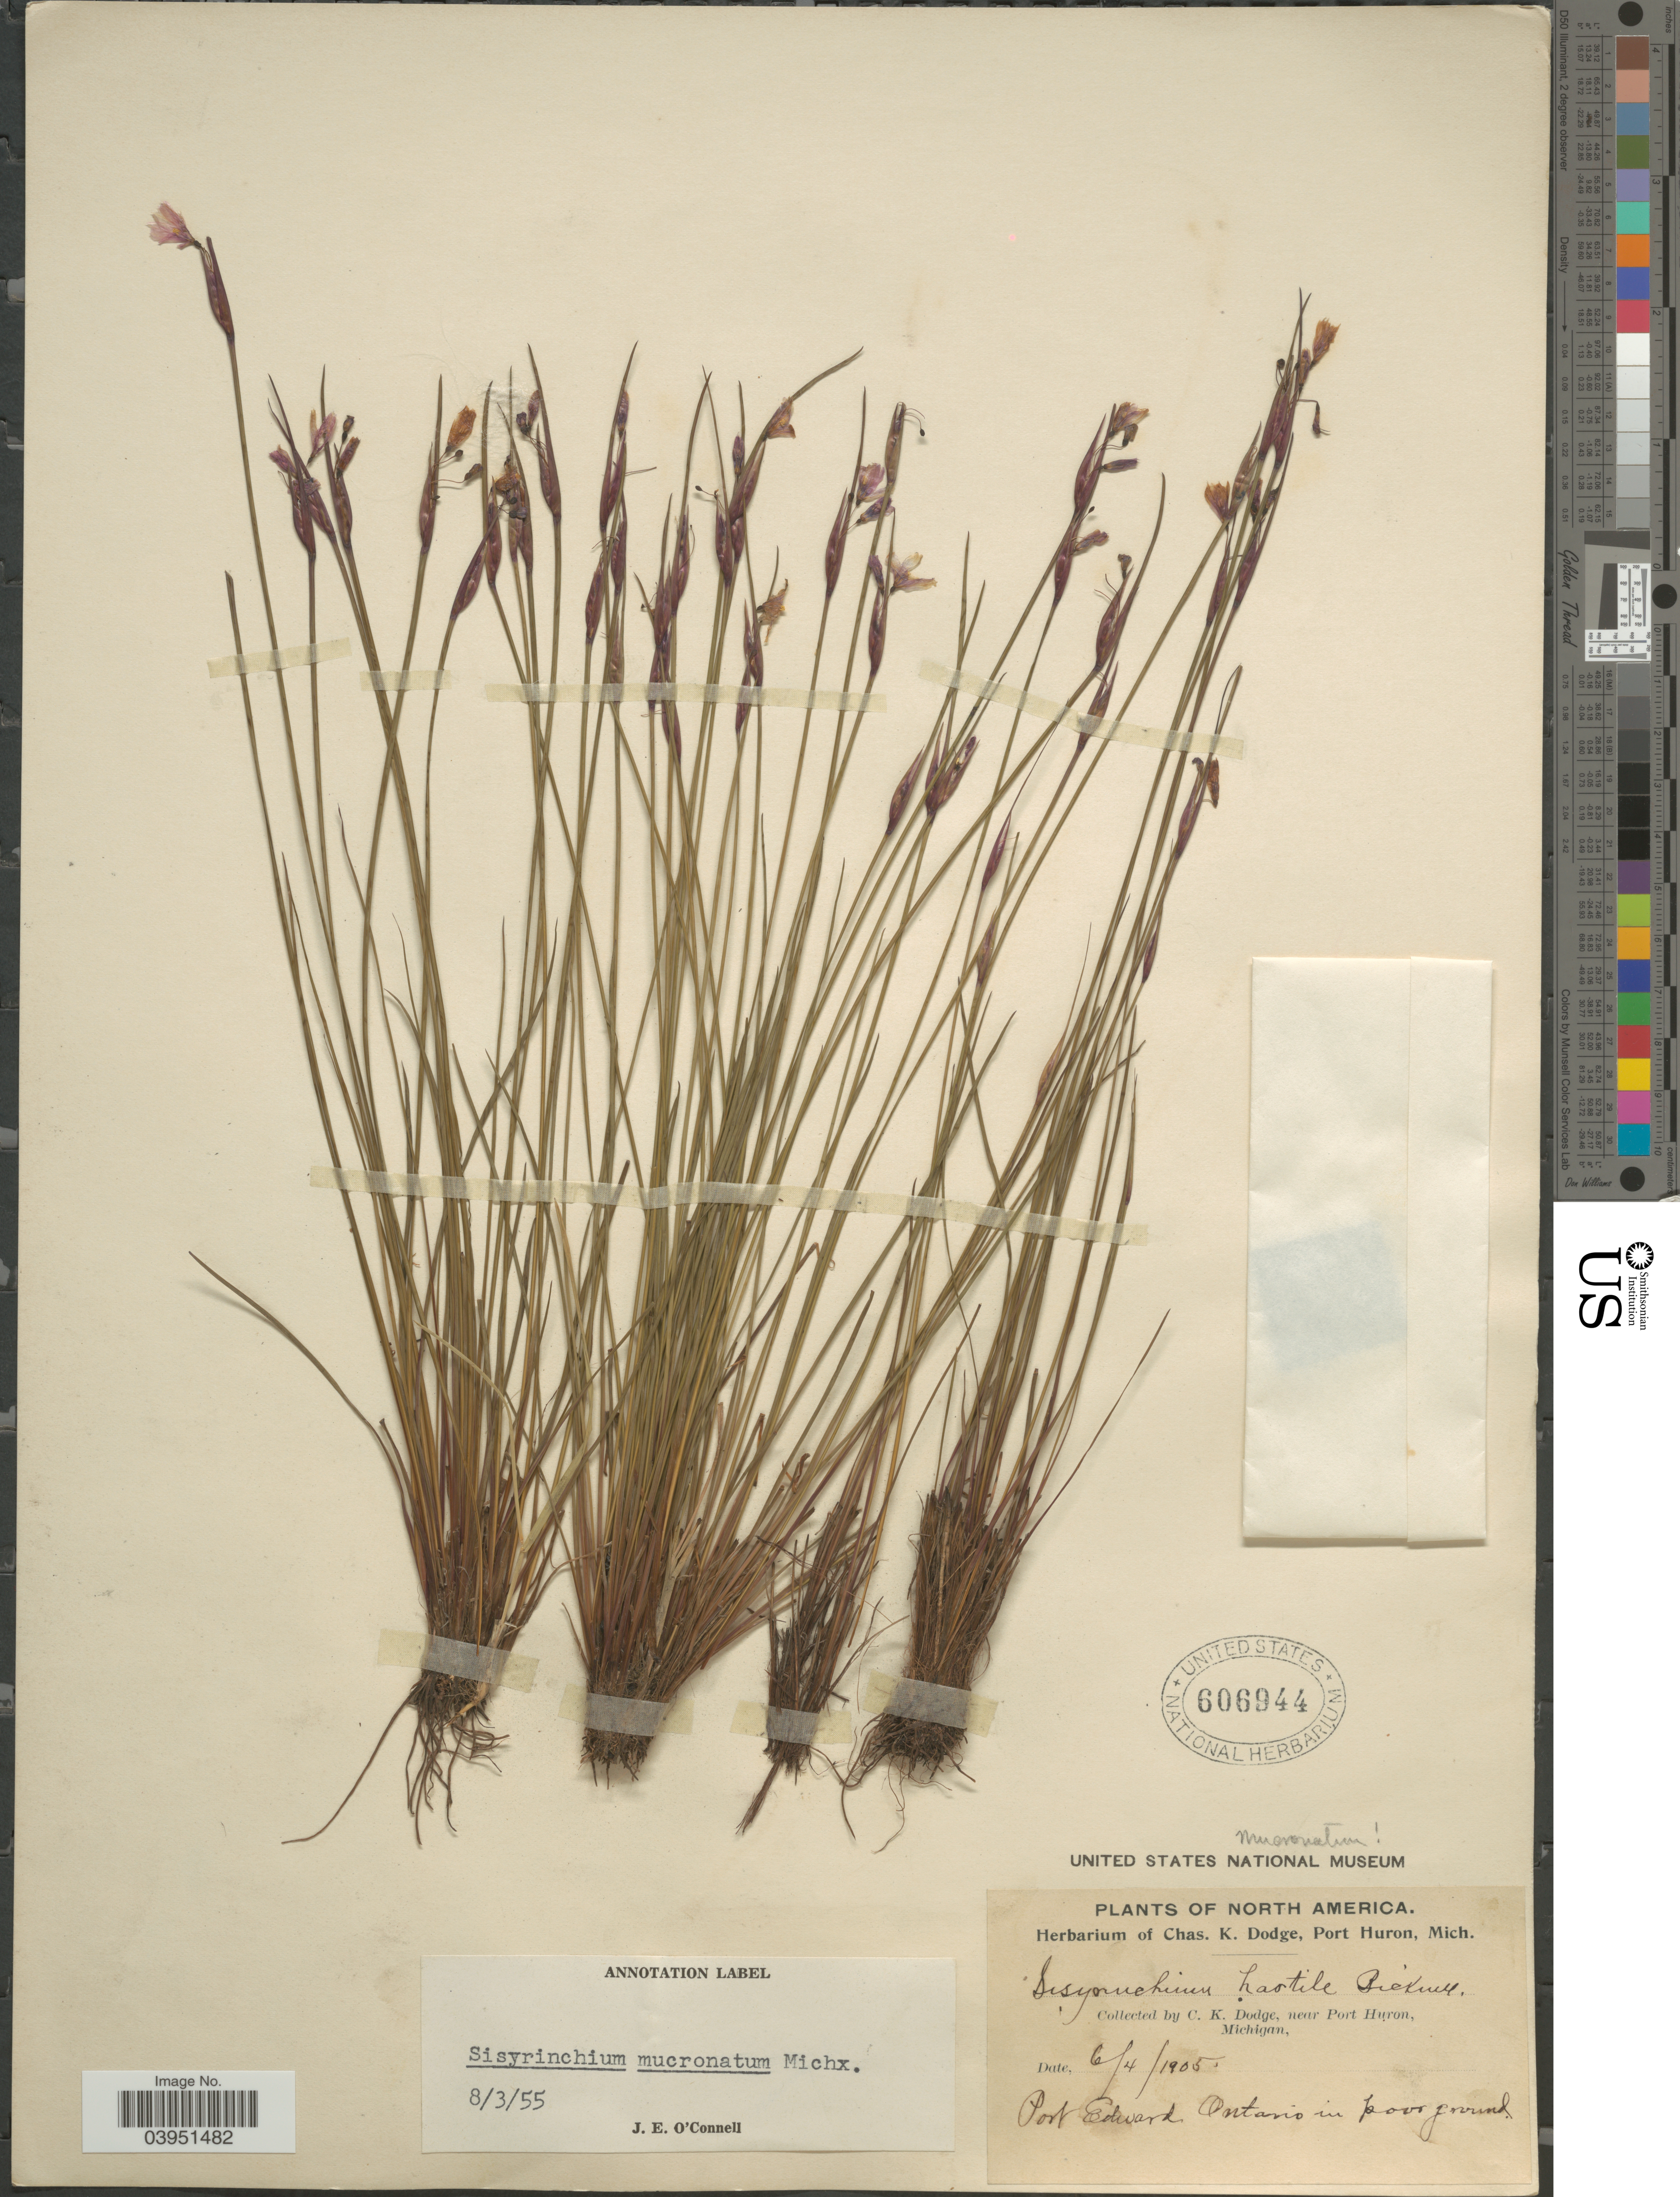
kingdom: Plantae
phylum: Tracheophyta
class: Liliopsida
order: Asparagales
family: Iridaceae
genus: Sisyrinchium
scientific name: Sisyrinchium mucronatum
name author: Michx.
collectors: C. K. Dodge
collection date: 1905-06-04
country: Canada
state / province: Ontario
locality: Near Port Huron. Port Edward, Ontario in poor ground.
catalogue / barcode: US 606944